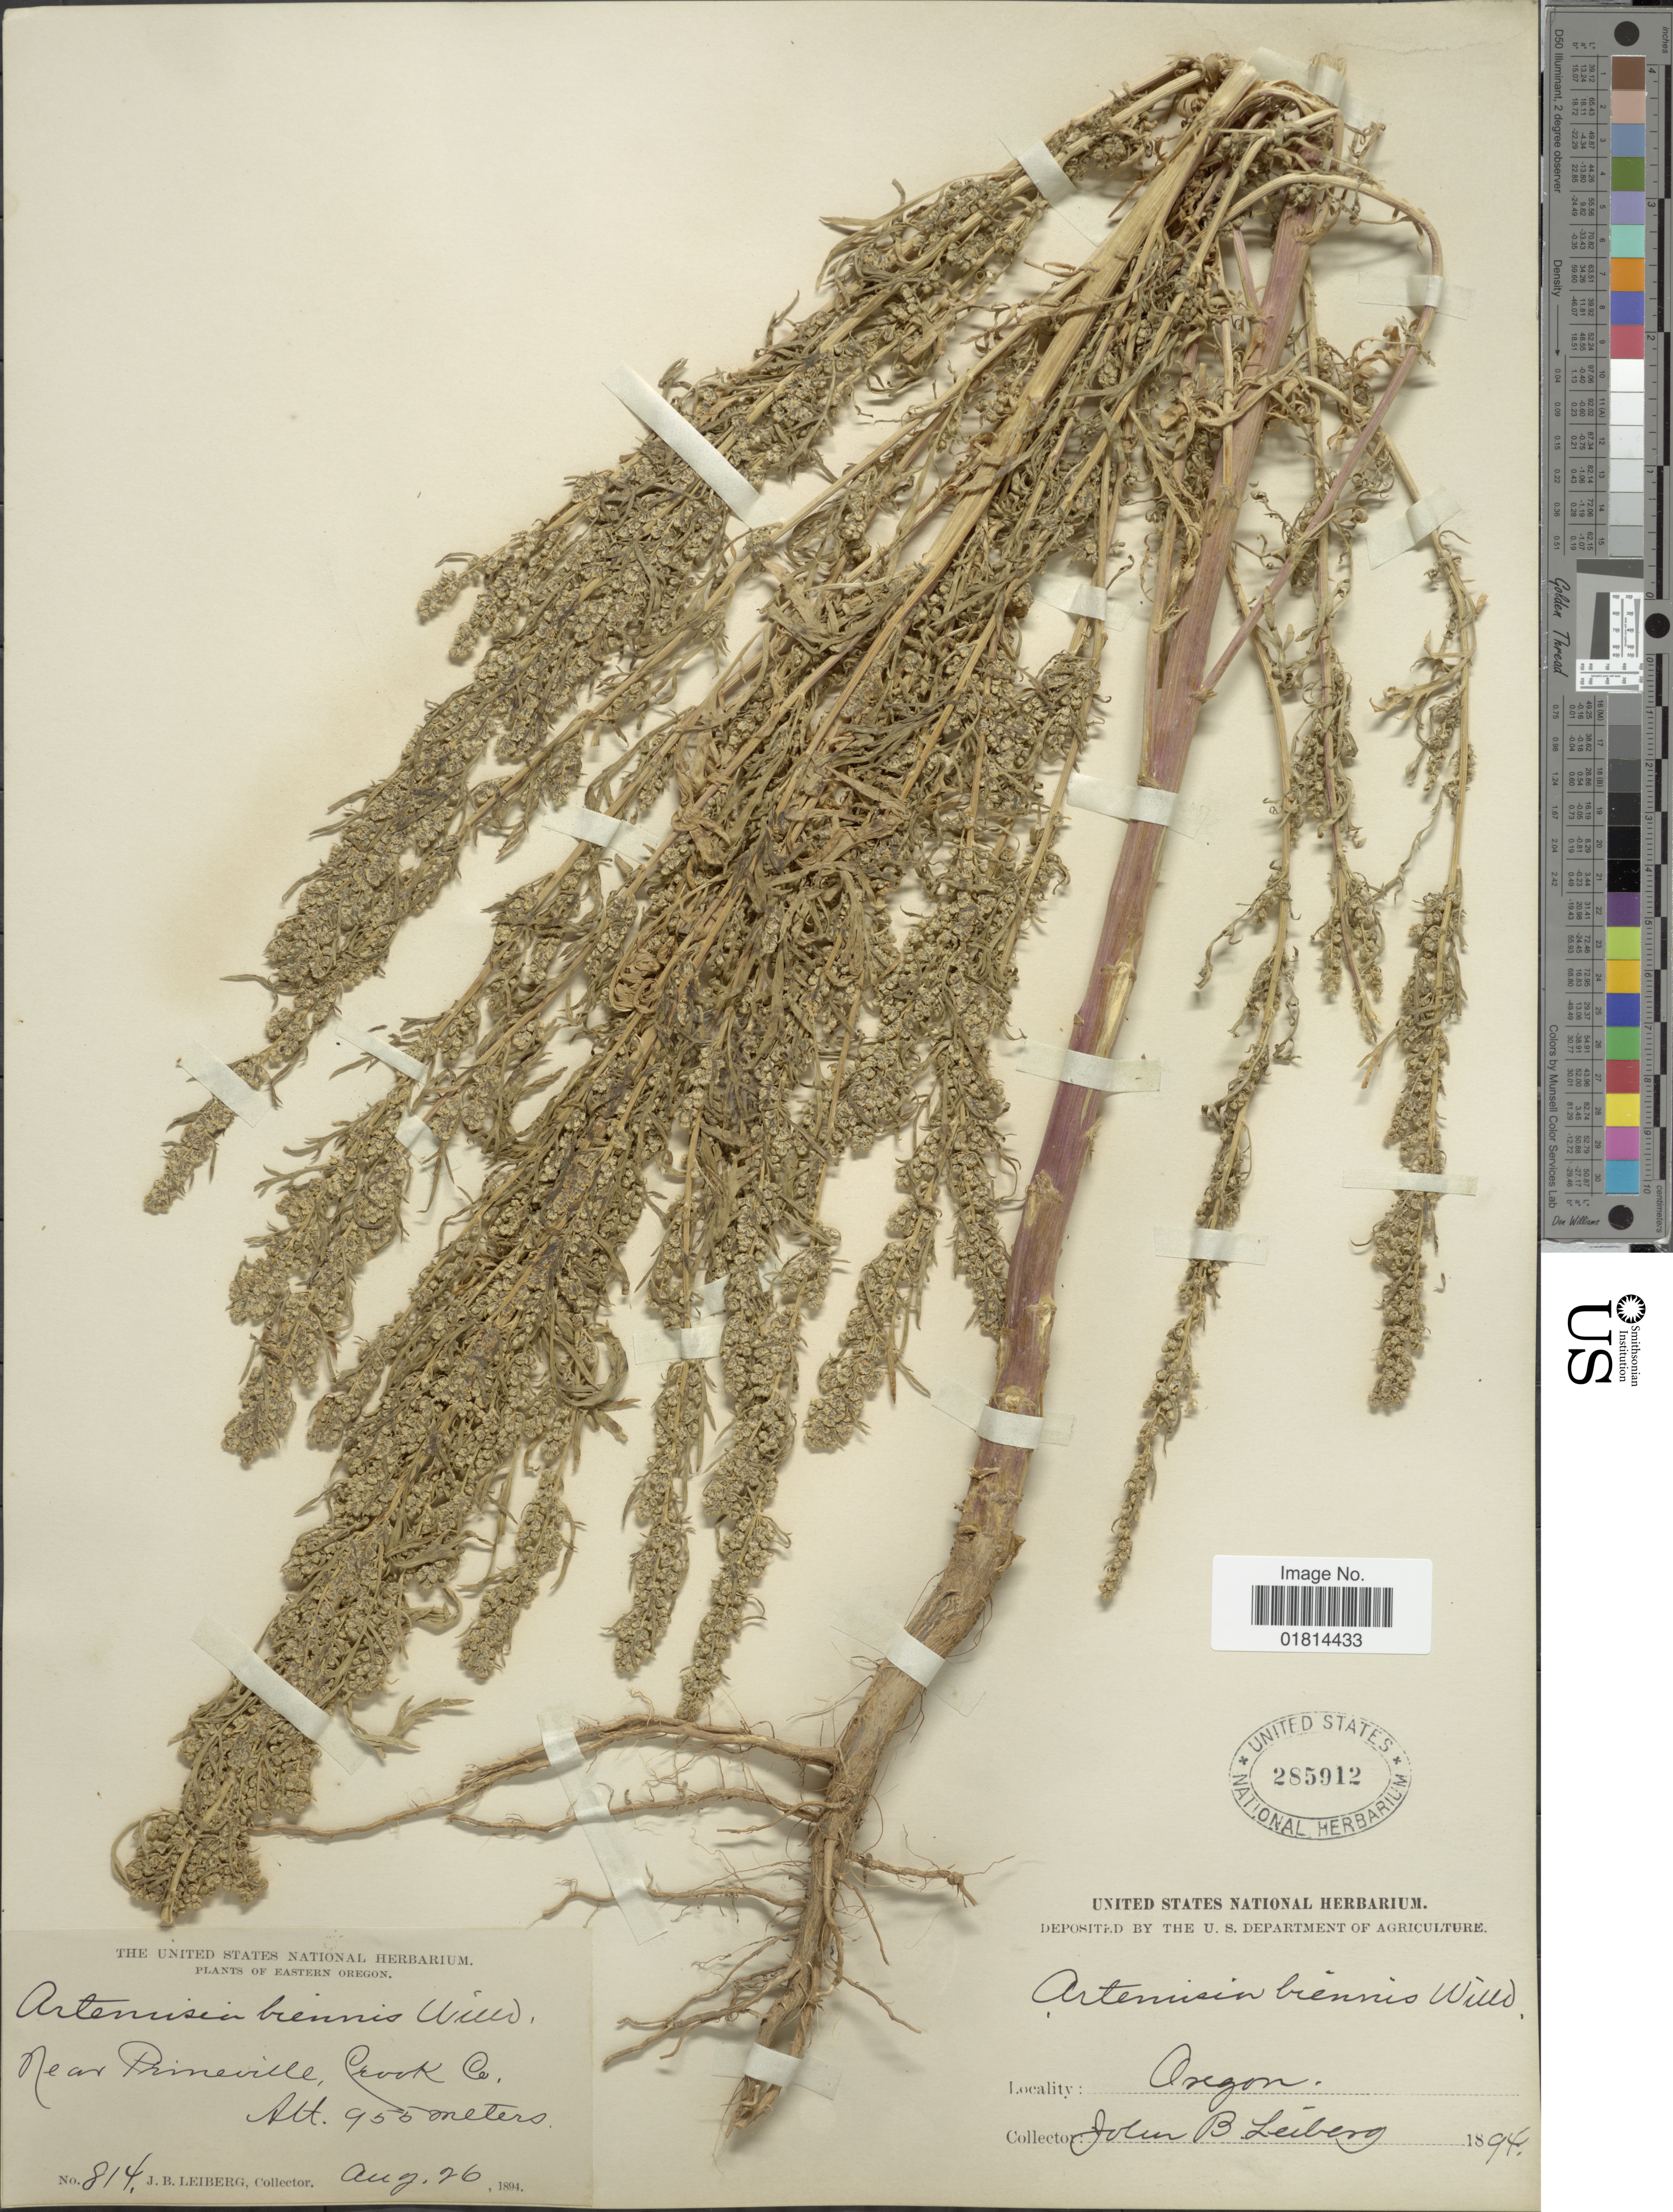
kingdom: Plantae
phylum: Tracheophyta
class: Magnoliopsida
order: Asterales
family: Asteraceae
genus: Artemisia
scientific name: Artemisia biennis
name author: Willd.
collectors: J. B. Leiberg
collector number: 814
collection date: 1894-08-26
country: United States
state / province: Oregon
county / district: Crook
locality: Eastern Oregon. Near Prineville, Crook Co.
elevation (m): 955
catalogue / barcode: US 285912